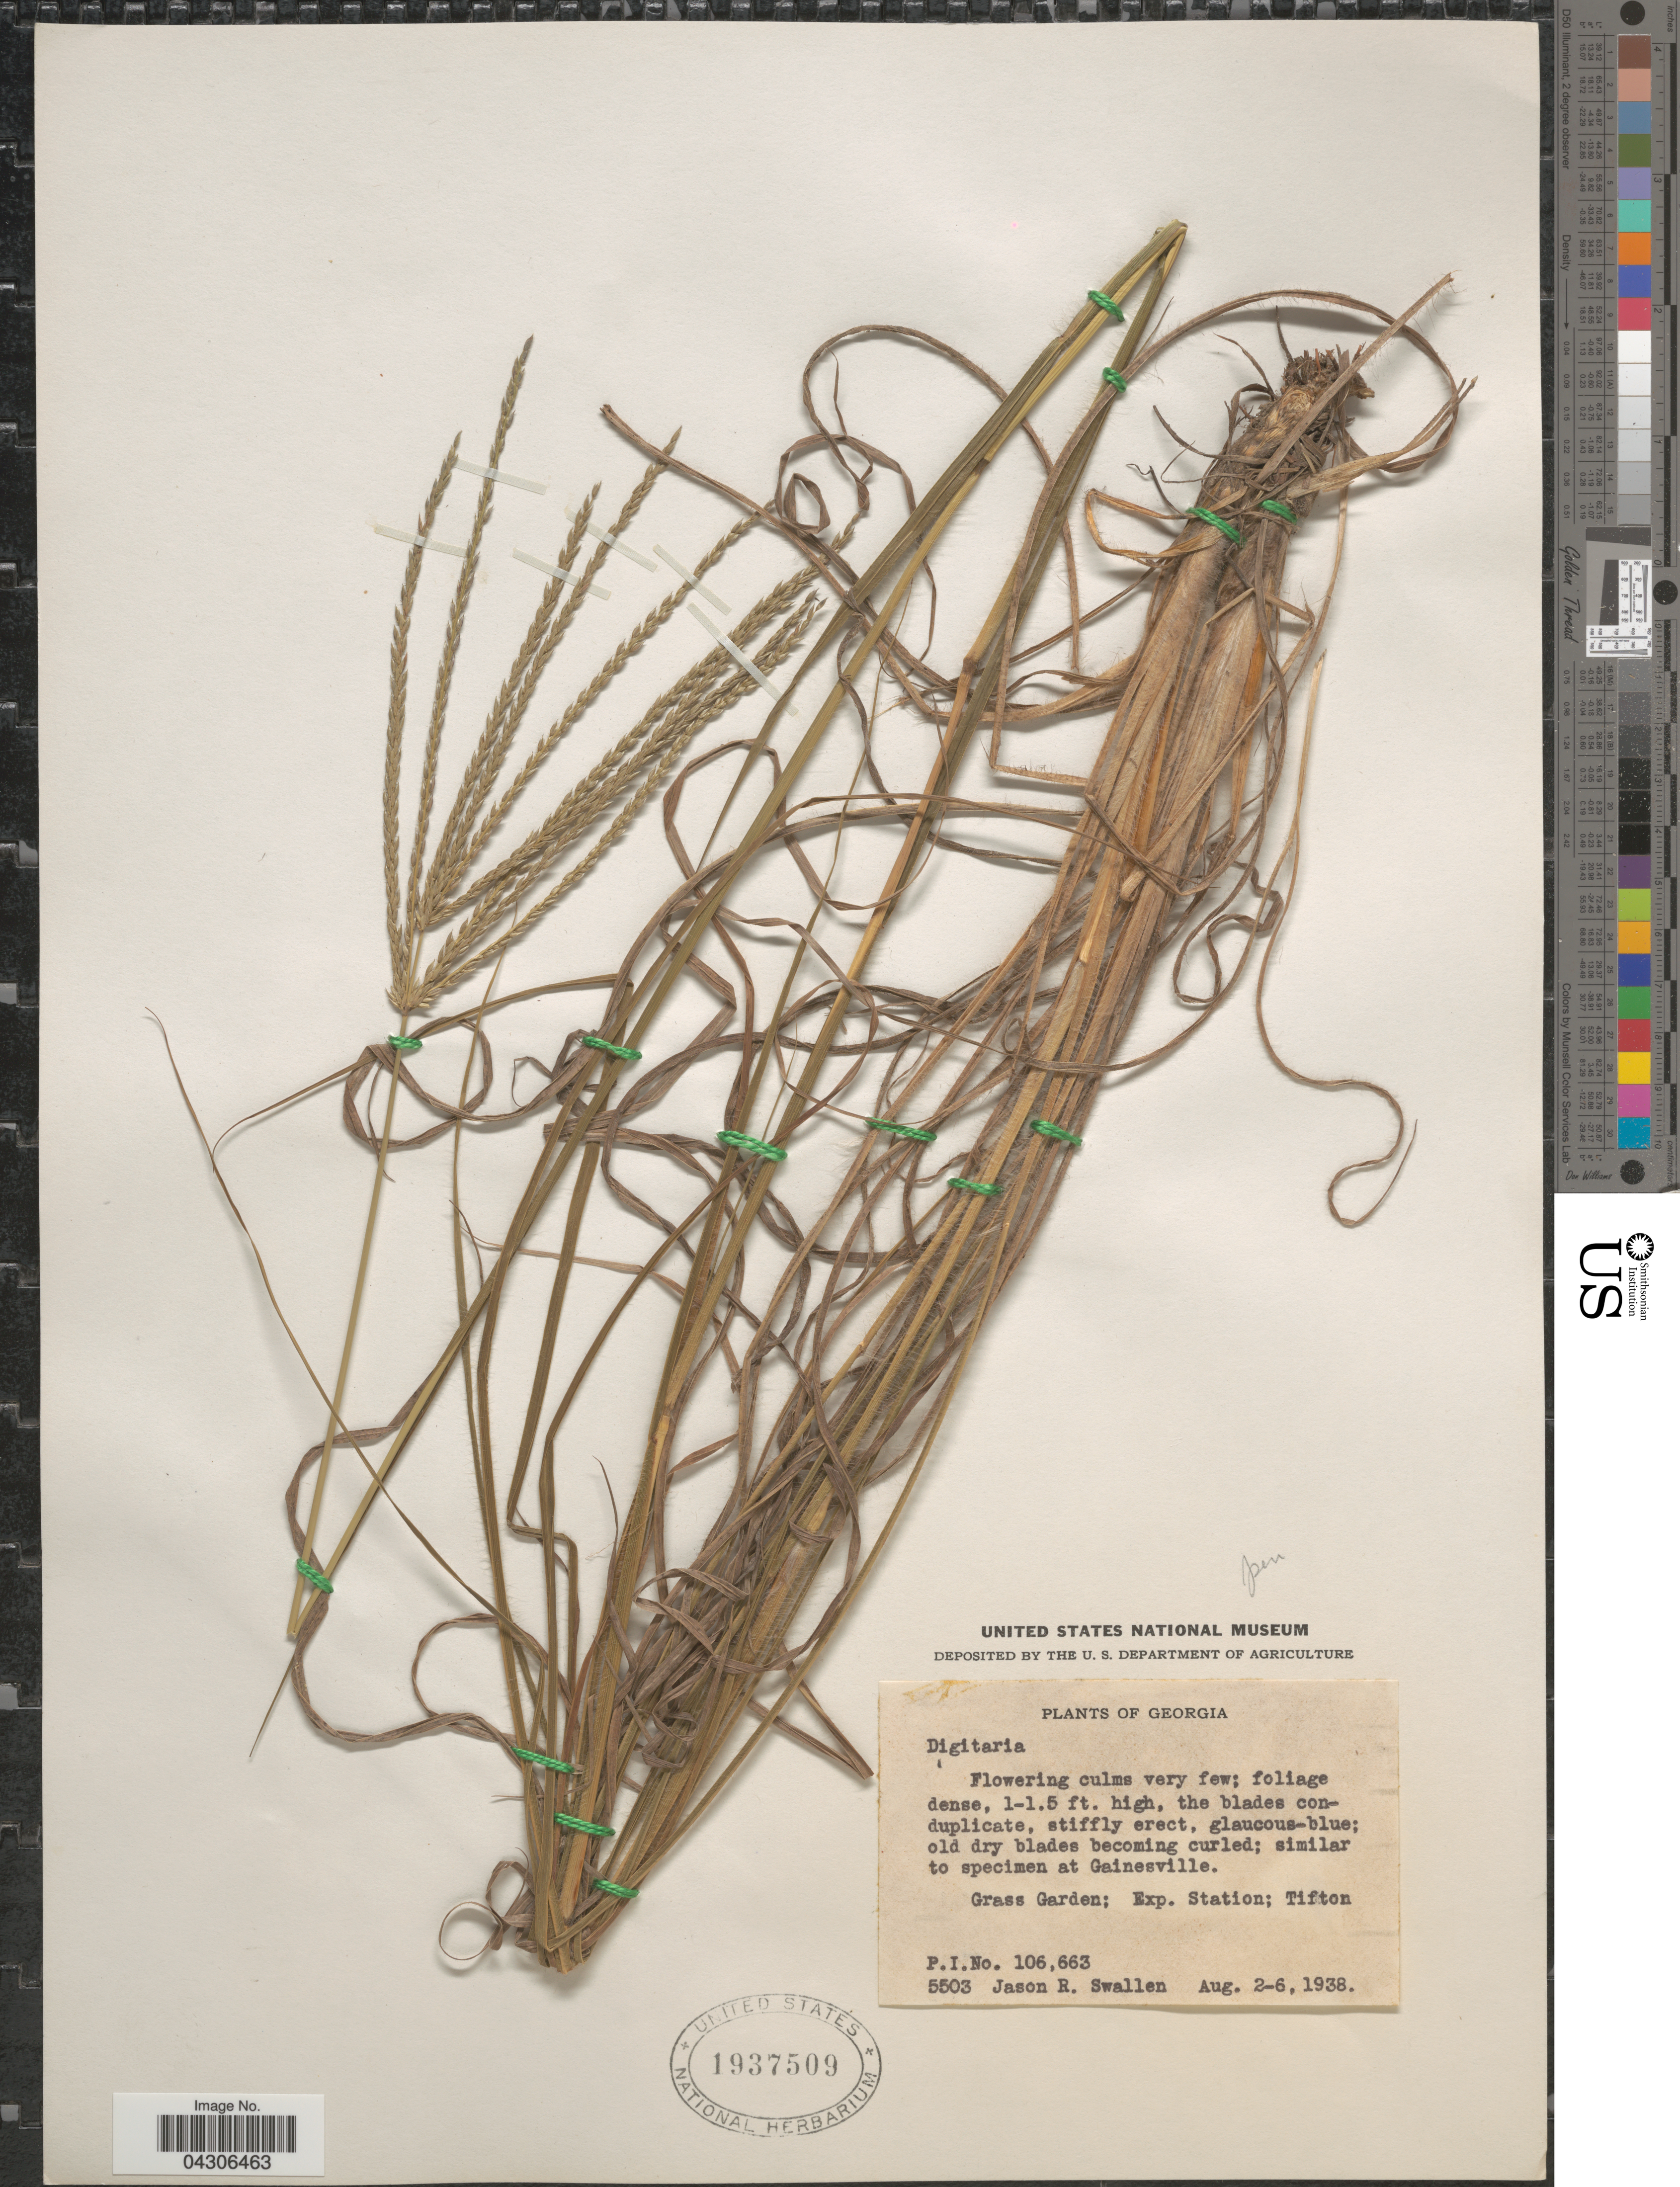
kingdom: Plantae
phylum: Tracheophyta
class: Liliopsida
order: Poales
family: Poaceae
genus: Digitaria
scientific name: Digitaria sp.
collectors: J. R. Swallen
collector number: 5503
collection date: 1938-08-02/1938-08-06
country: United States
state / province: Georgia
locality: Grass Garden; Exp. Station; Tifton.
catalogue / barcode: US 1937509